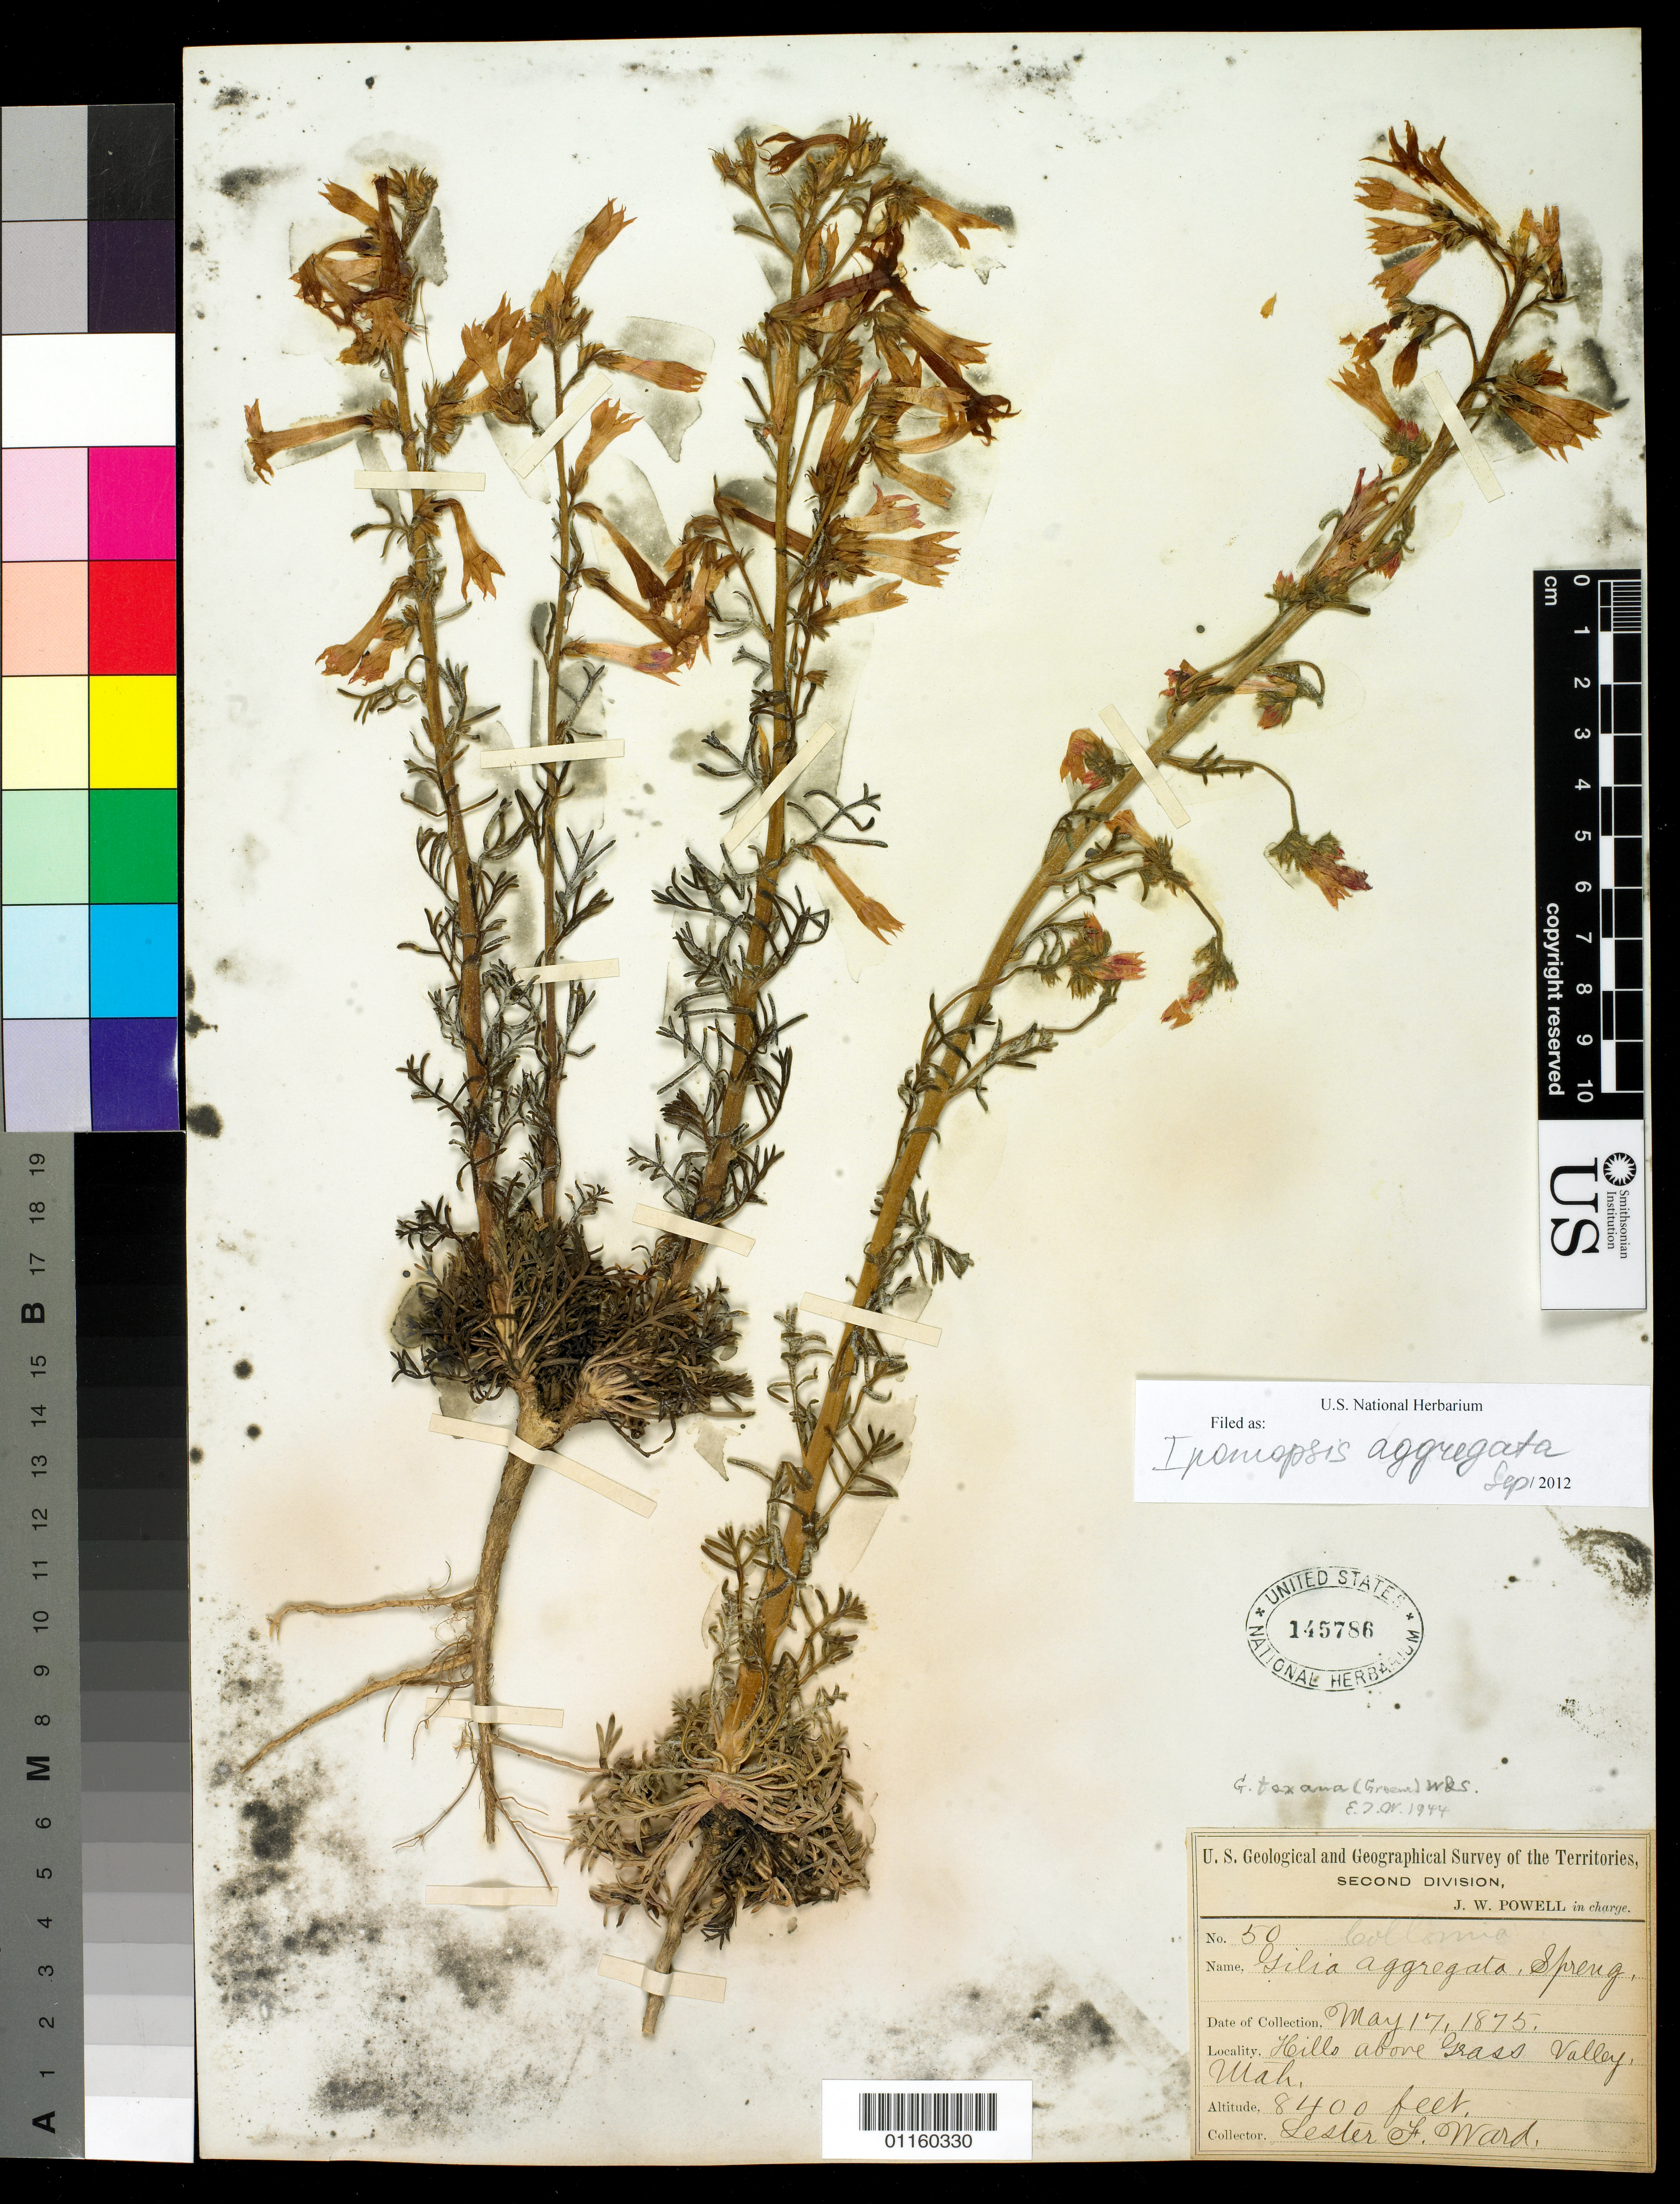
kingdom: Plantae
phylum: Tracheophyta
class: Magnoliopsida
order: Ericales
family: Polemoniaceae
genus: Ipomopsis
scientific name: Ipomopsis aggregata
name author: (Pursh) V.E. Grant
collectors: L. F. Ward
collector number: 50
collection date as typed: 17 May 1875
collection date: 1875-05-17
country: United States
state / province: Utah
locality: Hills above Grass Valley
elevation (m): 2560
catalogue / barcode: US 145786